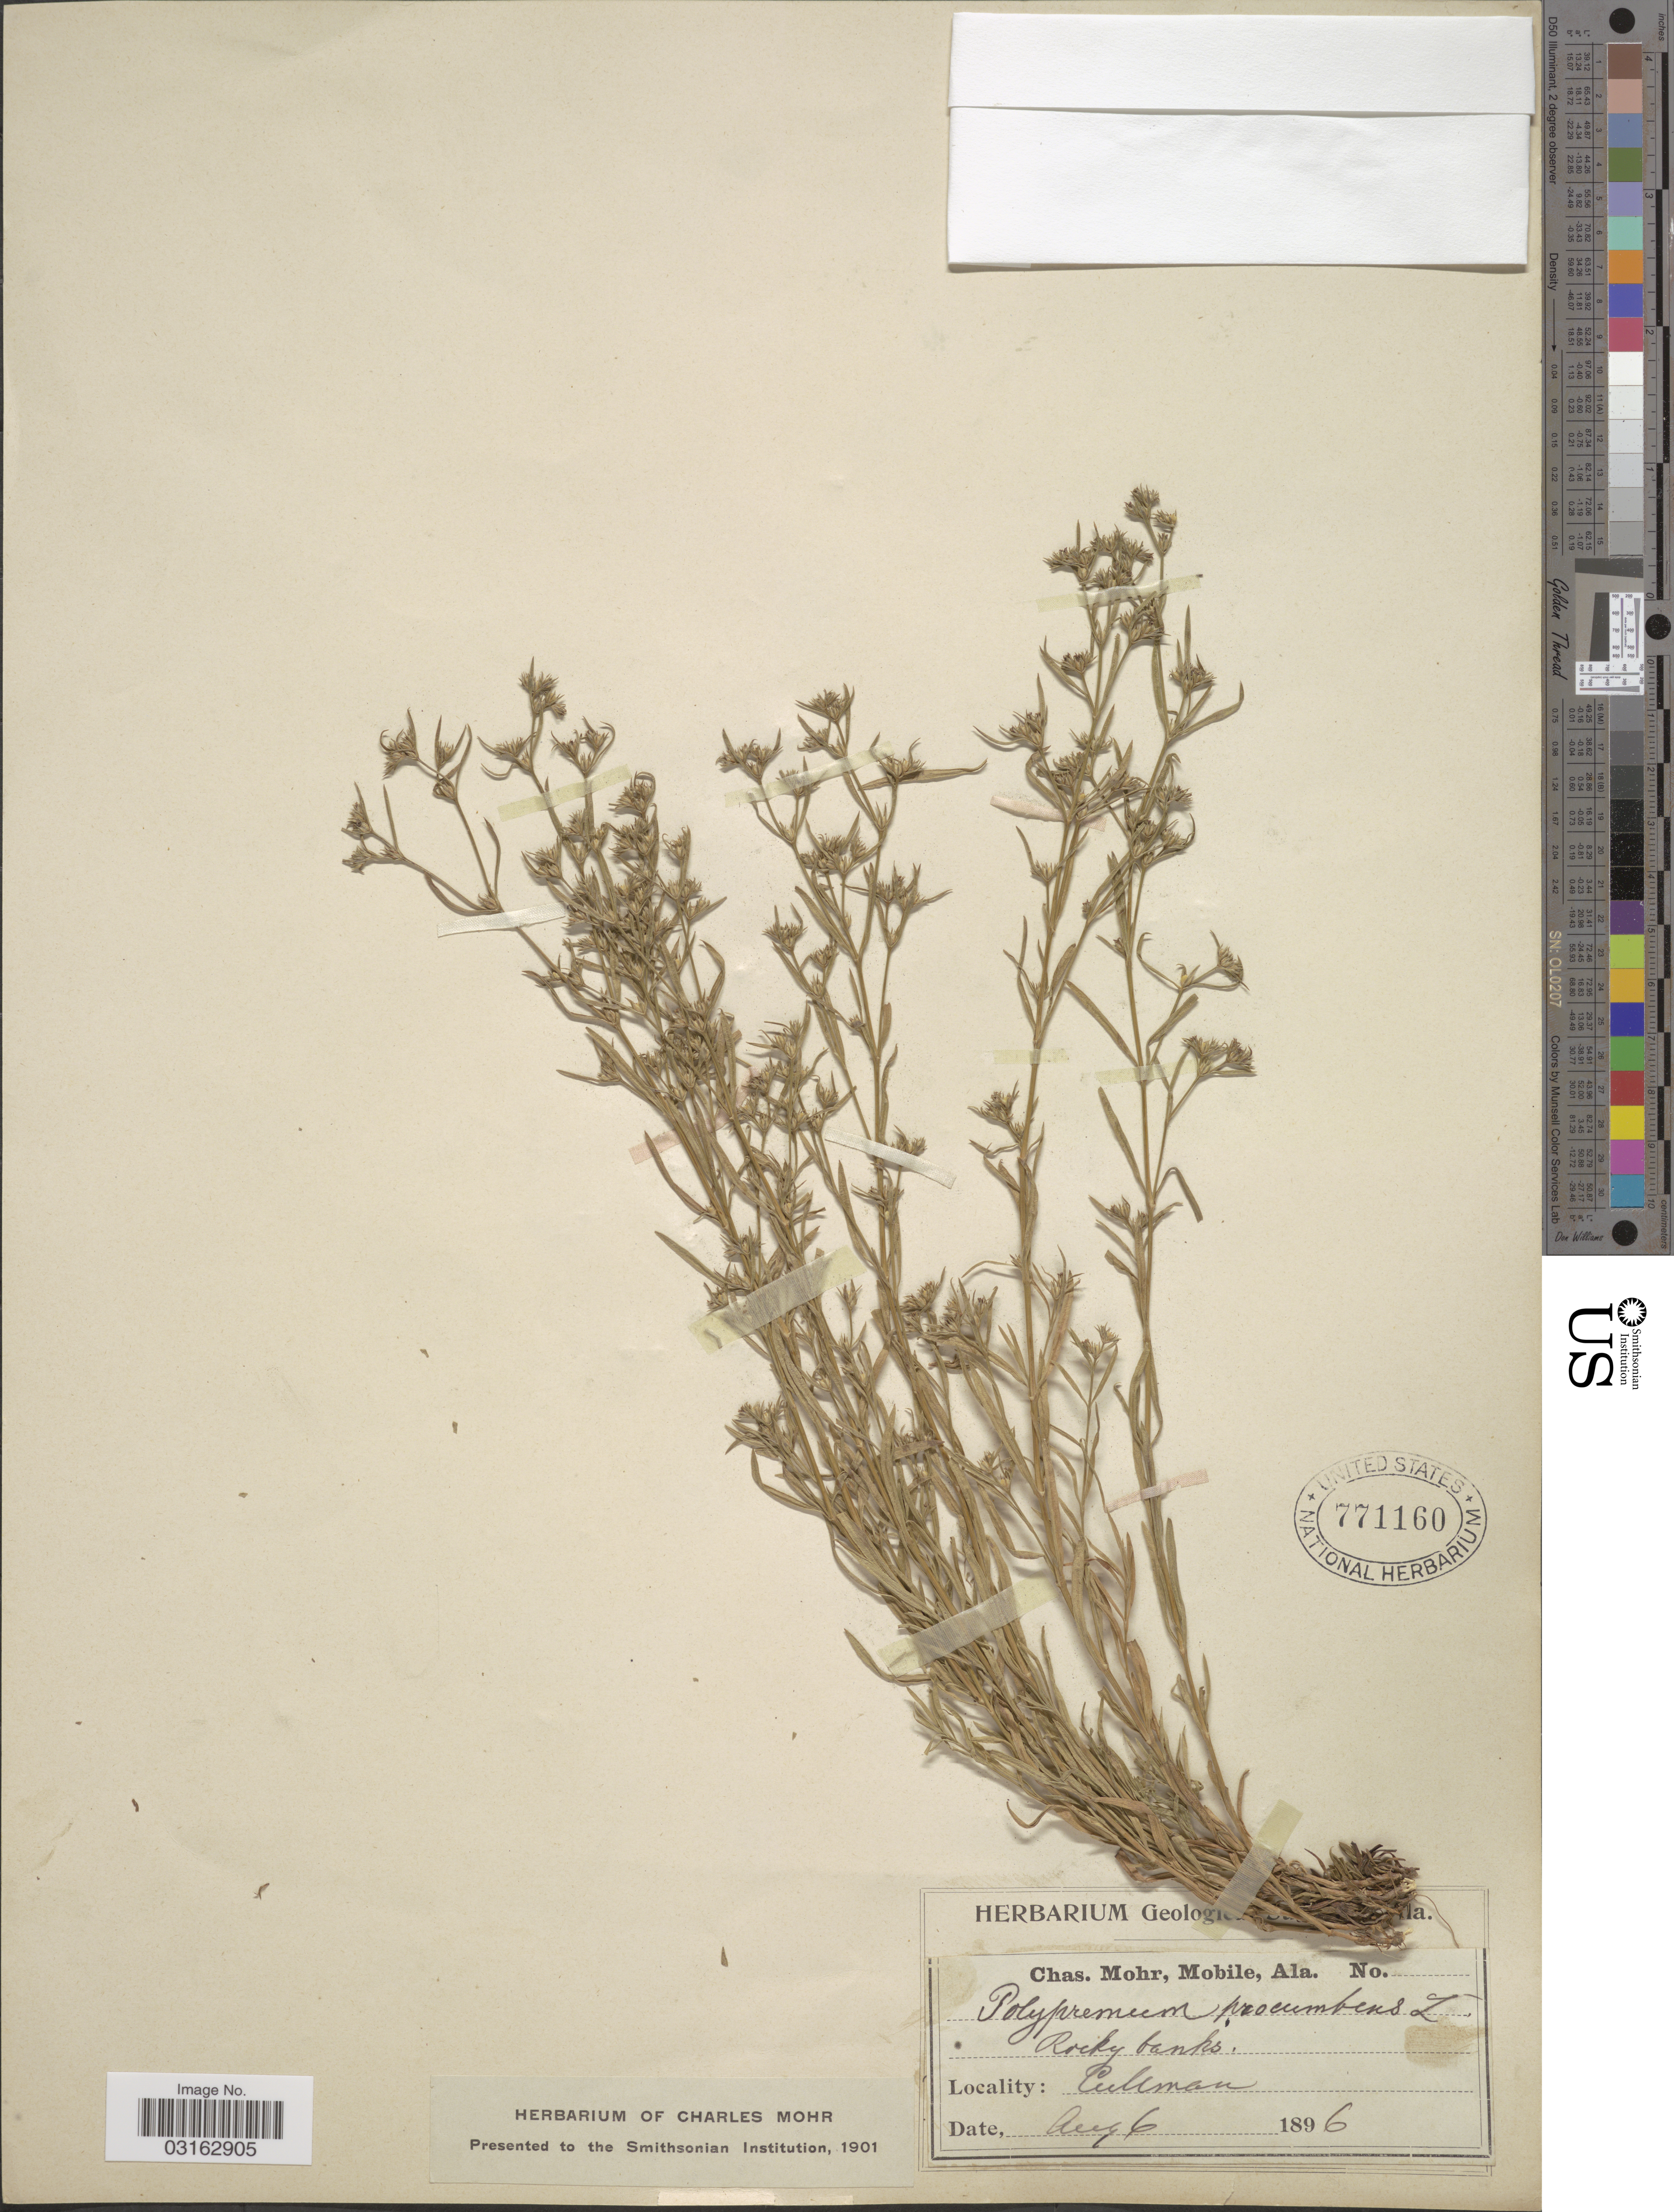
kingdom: Plantae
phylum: Tracheophyta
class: Magnoliopsida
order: Lamiales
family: Tetrachondraceae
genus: Polypremum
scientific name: Polypremum procumbens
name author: L.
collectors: Mohr, C. T. (herbarium)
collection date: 1896-08-06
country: United States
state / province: Alabama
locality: Cullman.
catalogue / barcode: US 771160